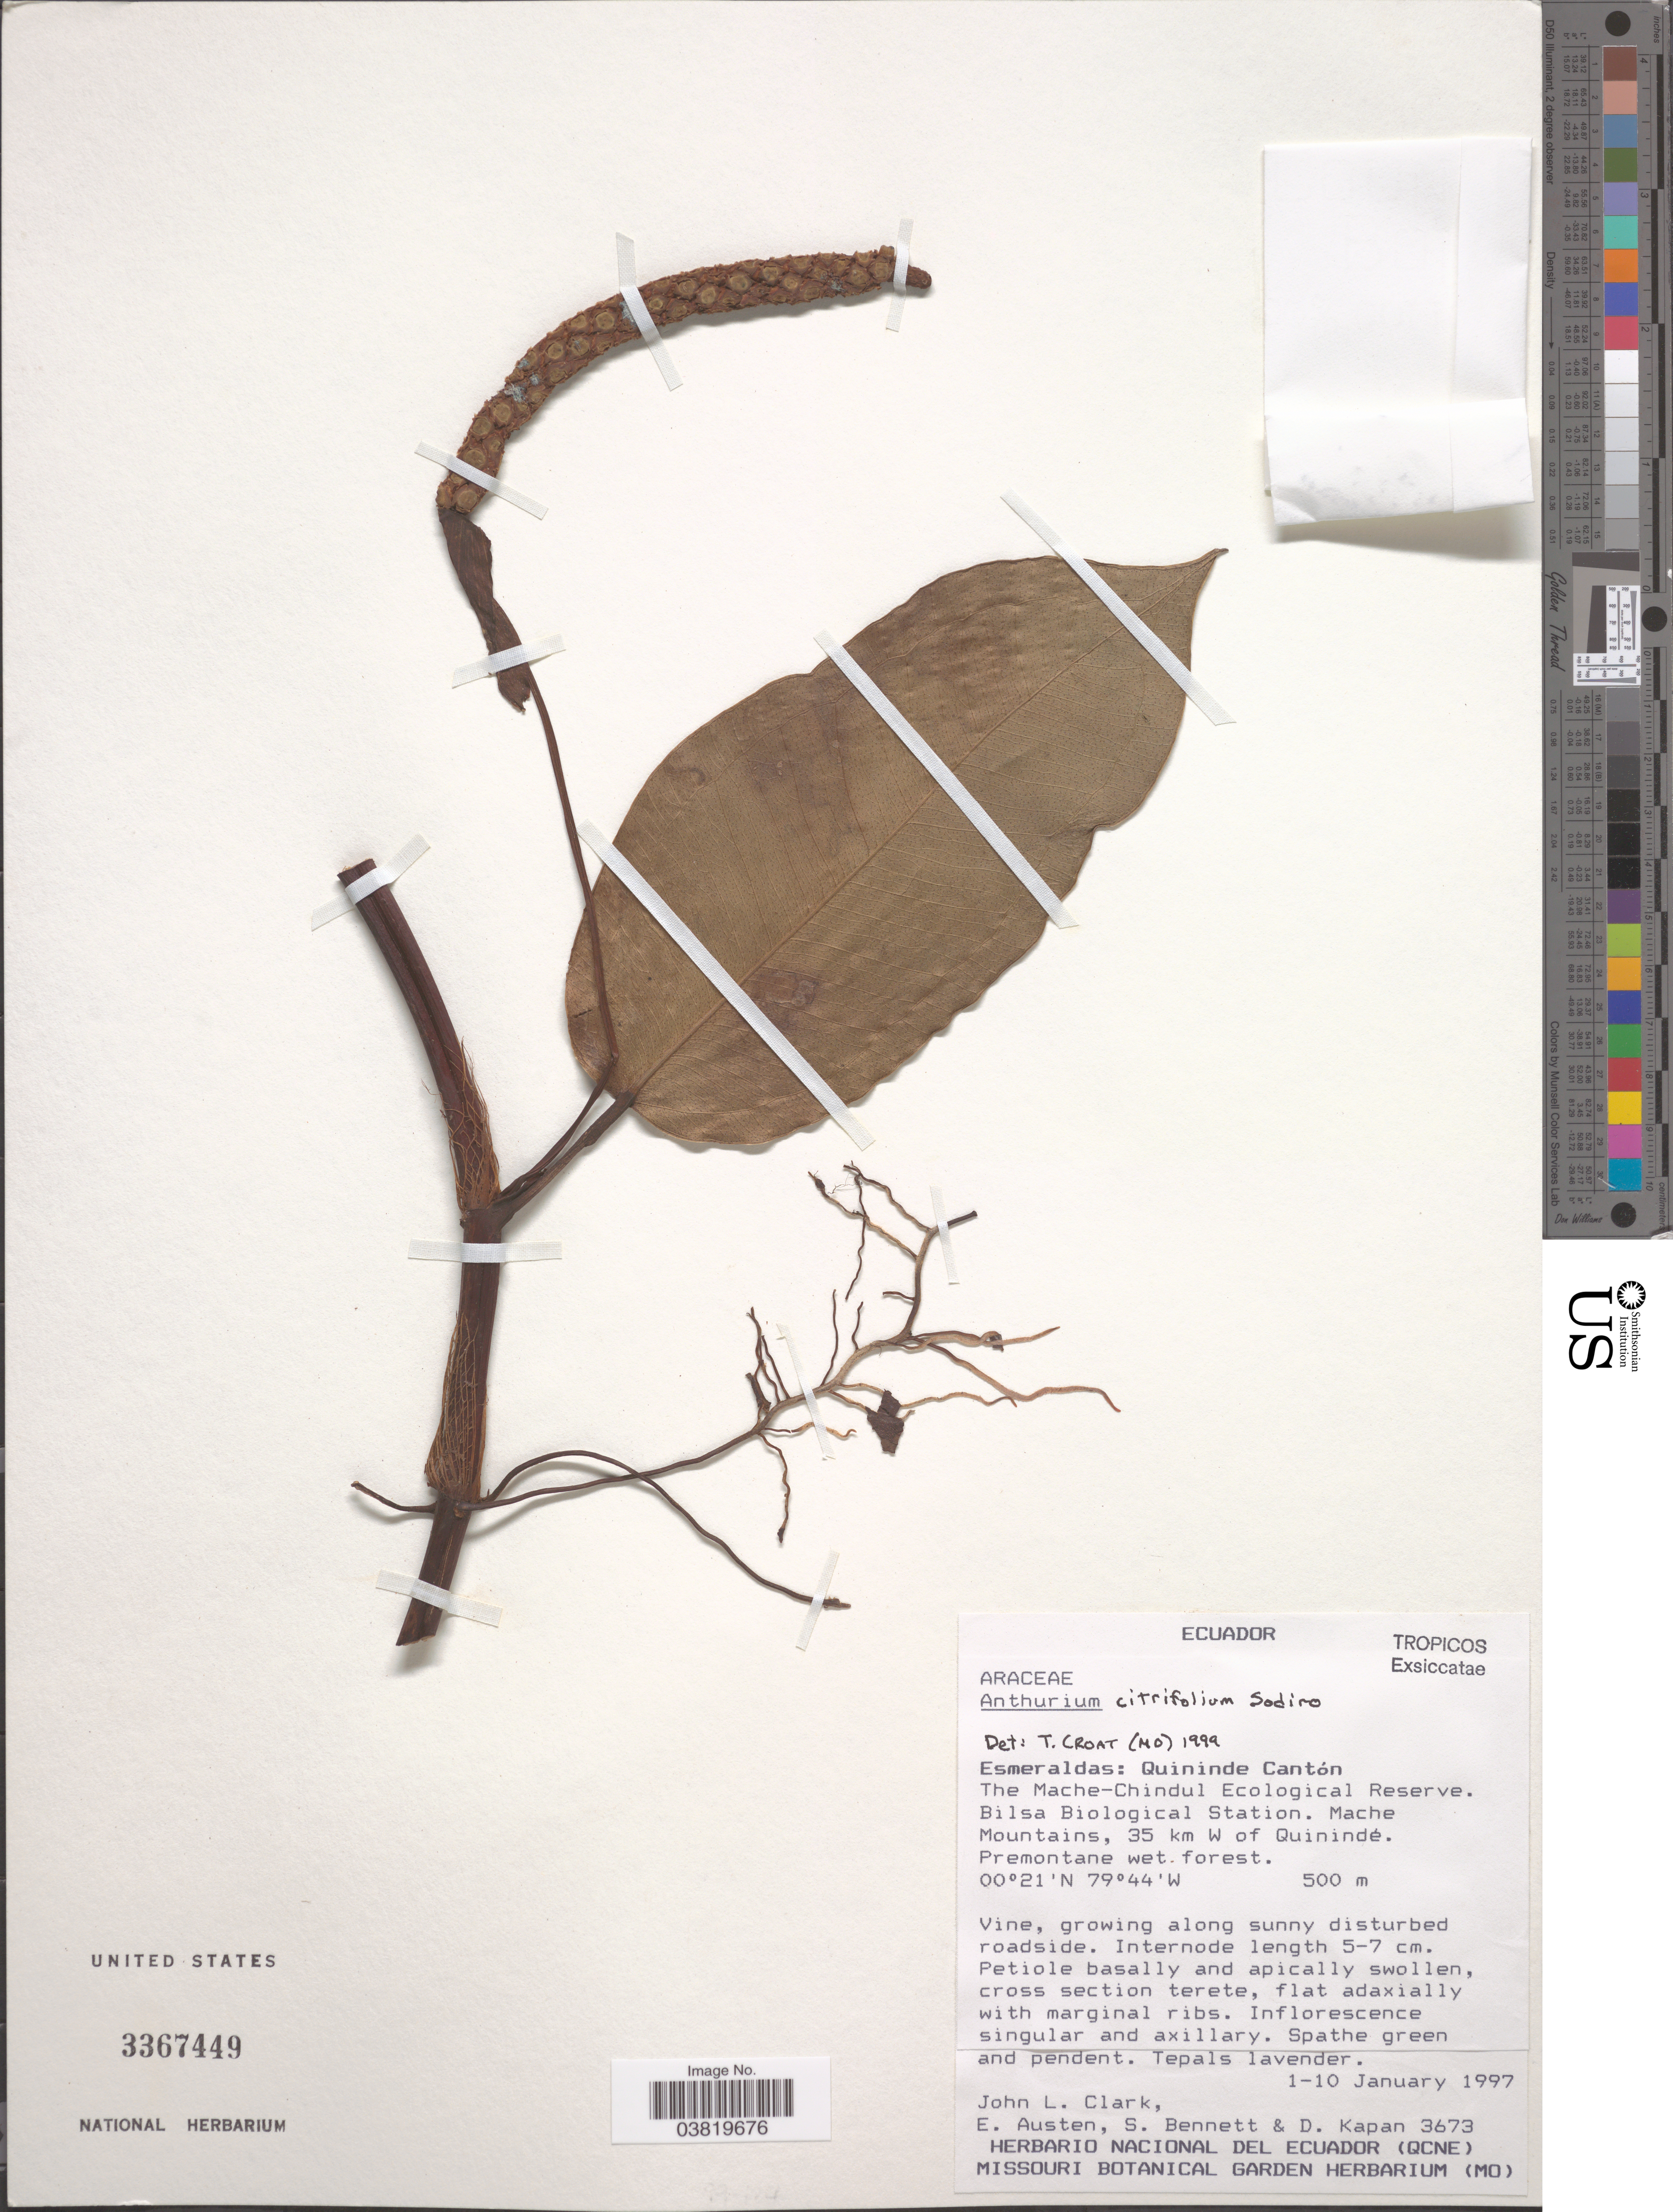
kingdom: Plantae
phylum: Tracheophyta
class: Liliopsida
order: Alismatales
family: Araceae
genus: Anthurium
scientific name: Anthurium citrifolium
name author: Sodiro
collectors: J. L. Clark, E. Austen, S. Bennett & D. Kapan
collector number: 3673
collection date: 1997-01-01/1997-01-10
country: Ecuador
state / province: Esmeraldas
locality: Quininde Cantón. The Mache-Chindul Ecological Reserve. Bilsa Biological Station. Mache Mountains, 35 km W of Quinindé.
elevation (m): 500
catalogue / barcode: US 3367449